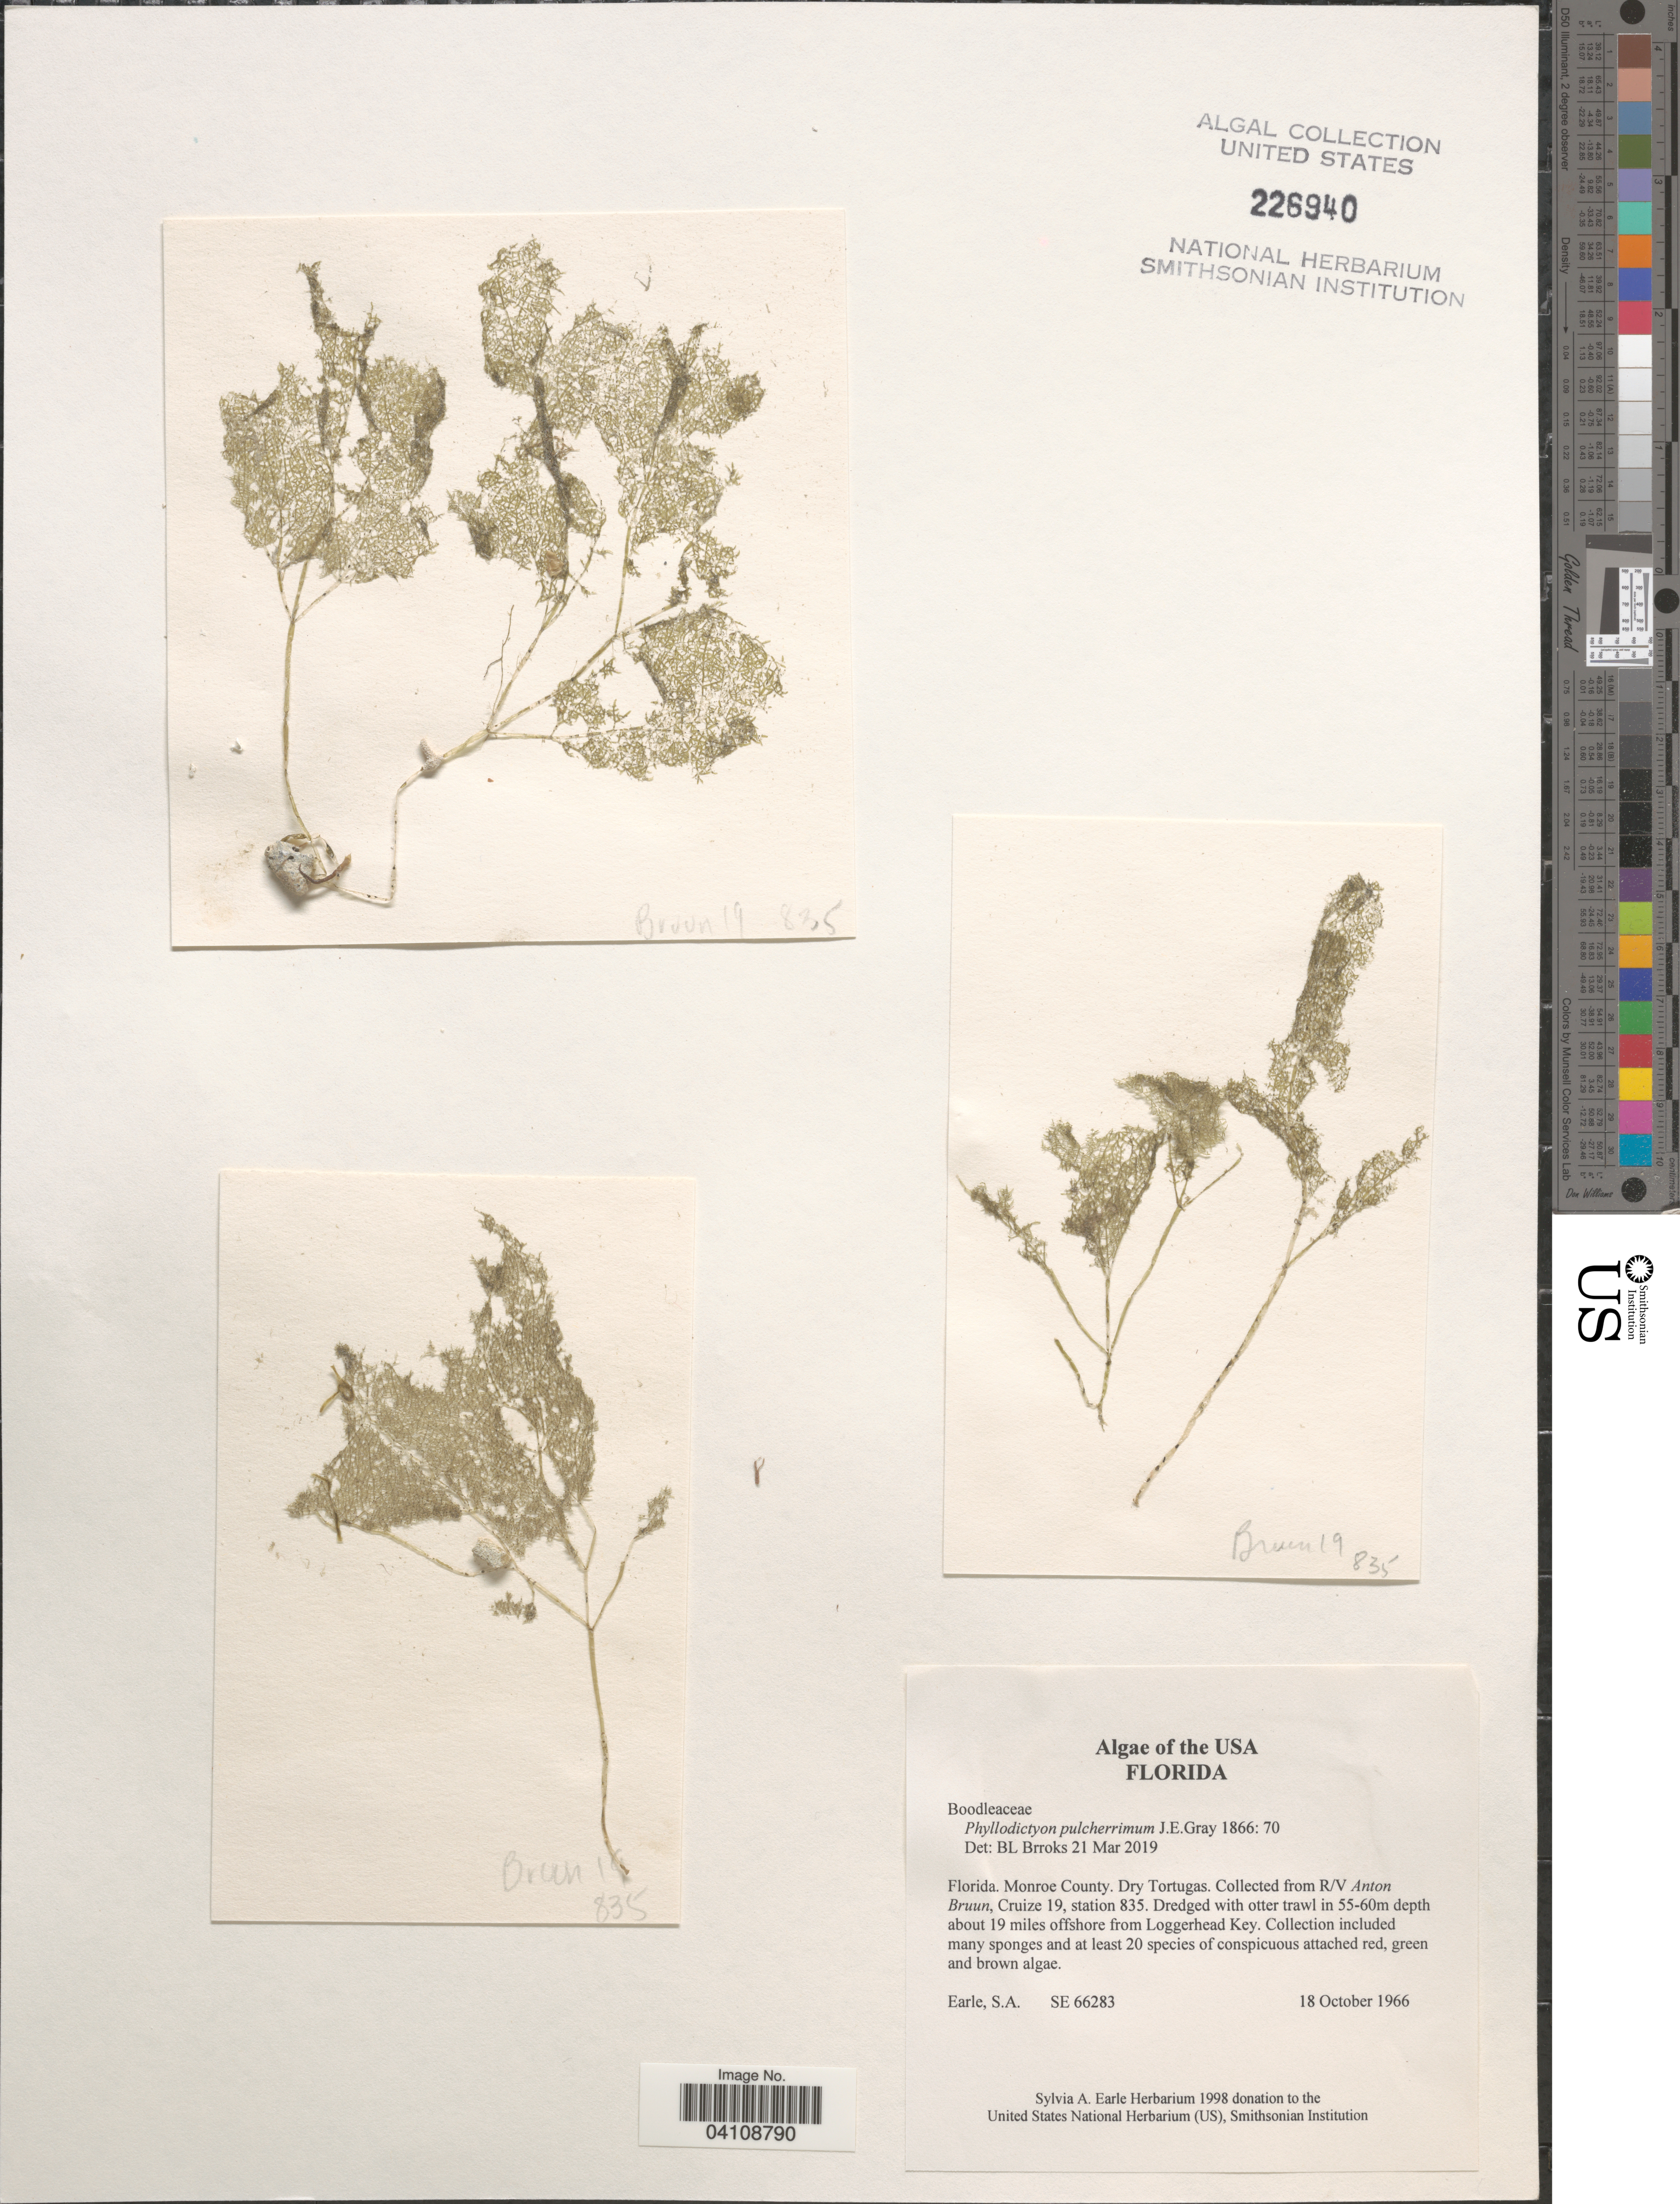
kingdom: Plantae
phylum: Chlorophyta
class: Ulvophyceae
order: Siphonocladales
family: Boodleaceae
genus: Phyllodictyon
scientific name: Phyllodictyon pulcherrimum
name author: J.E. Gray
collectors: S. A. Earle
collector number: SE66283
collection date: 1966-10-18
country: United States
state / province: Florida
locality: Monroe County. Dry Tortugas. R/V Anton Bruun, Cruize 19, station 835. About 19 miles offshore from Loggerhead Key.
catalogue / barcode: US 226940